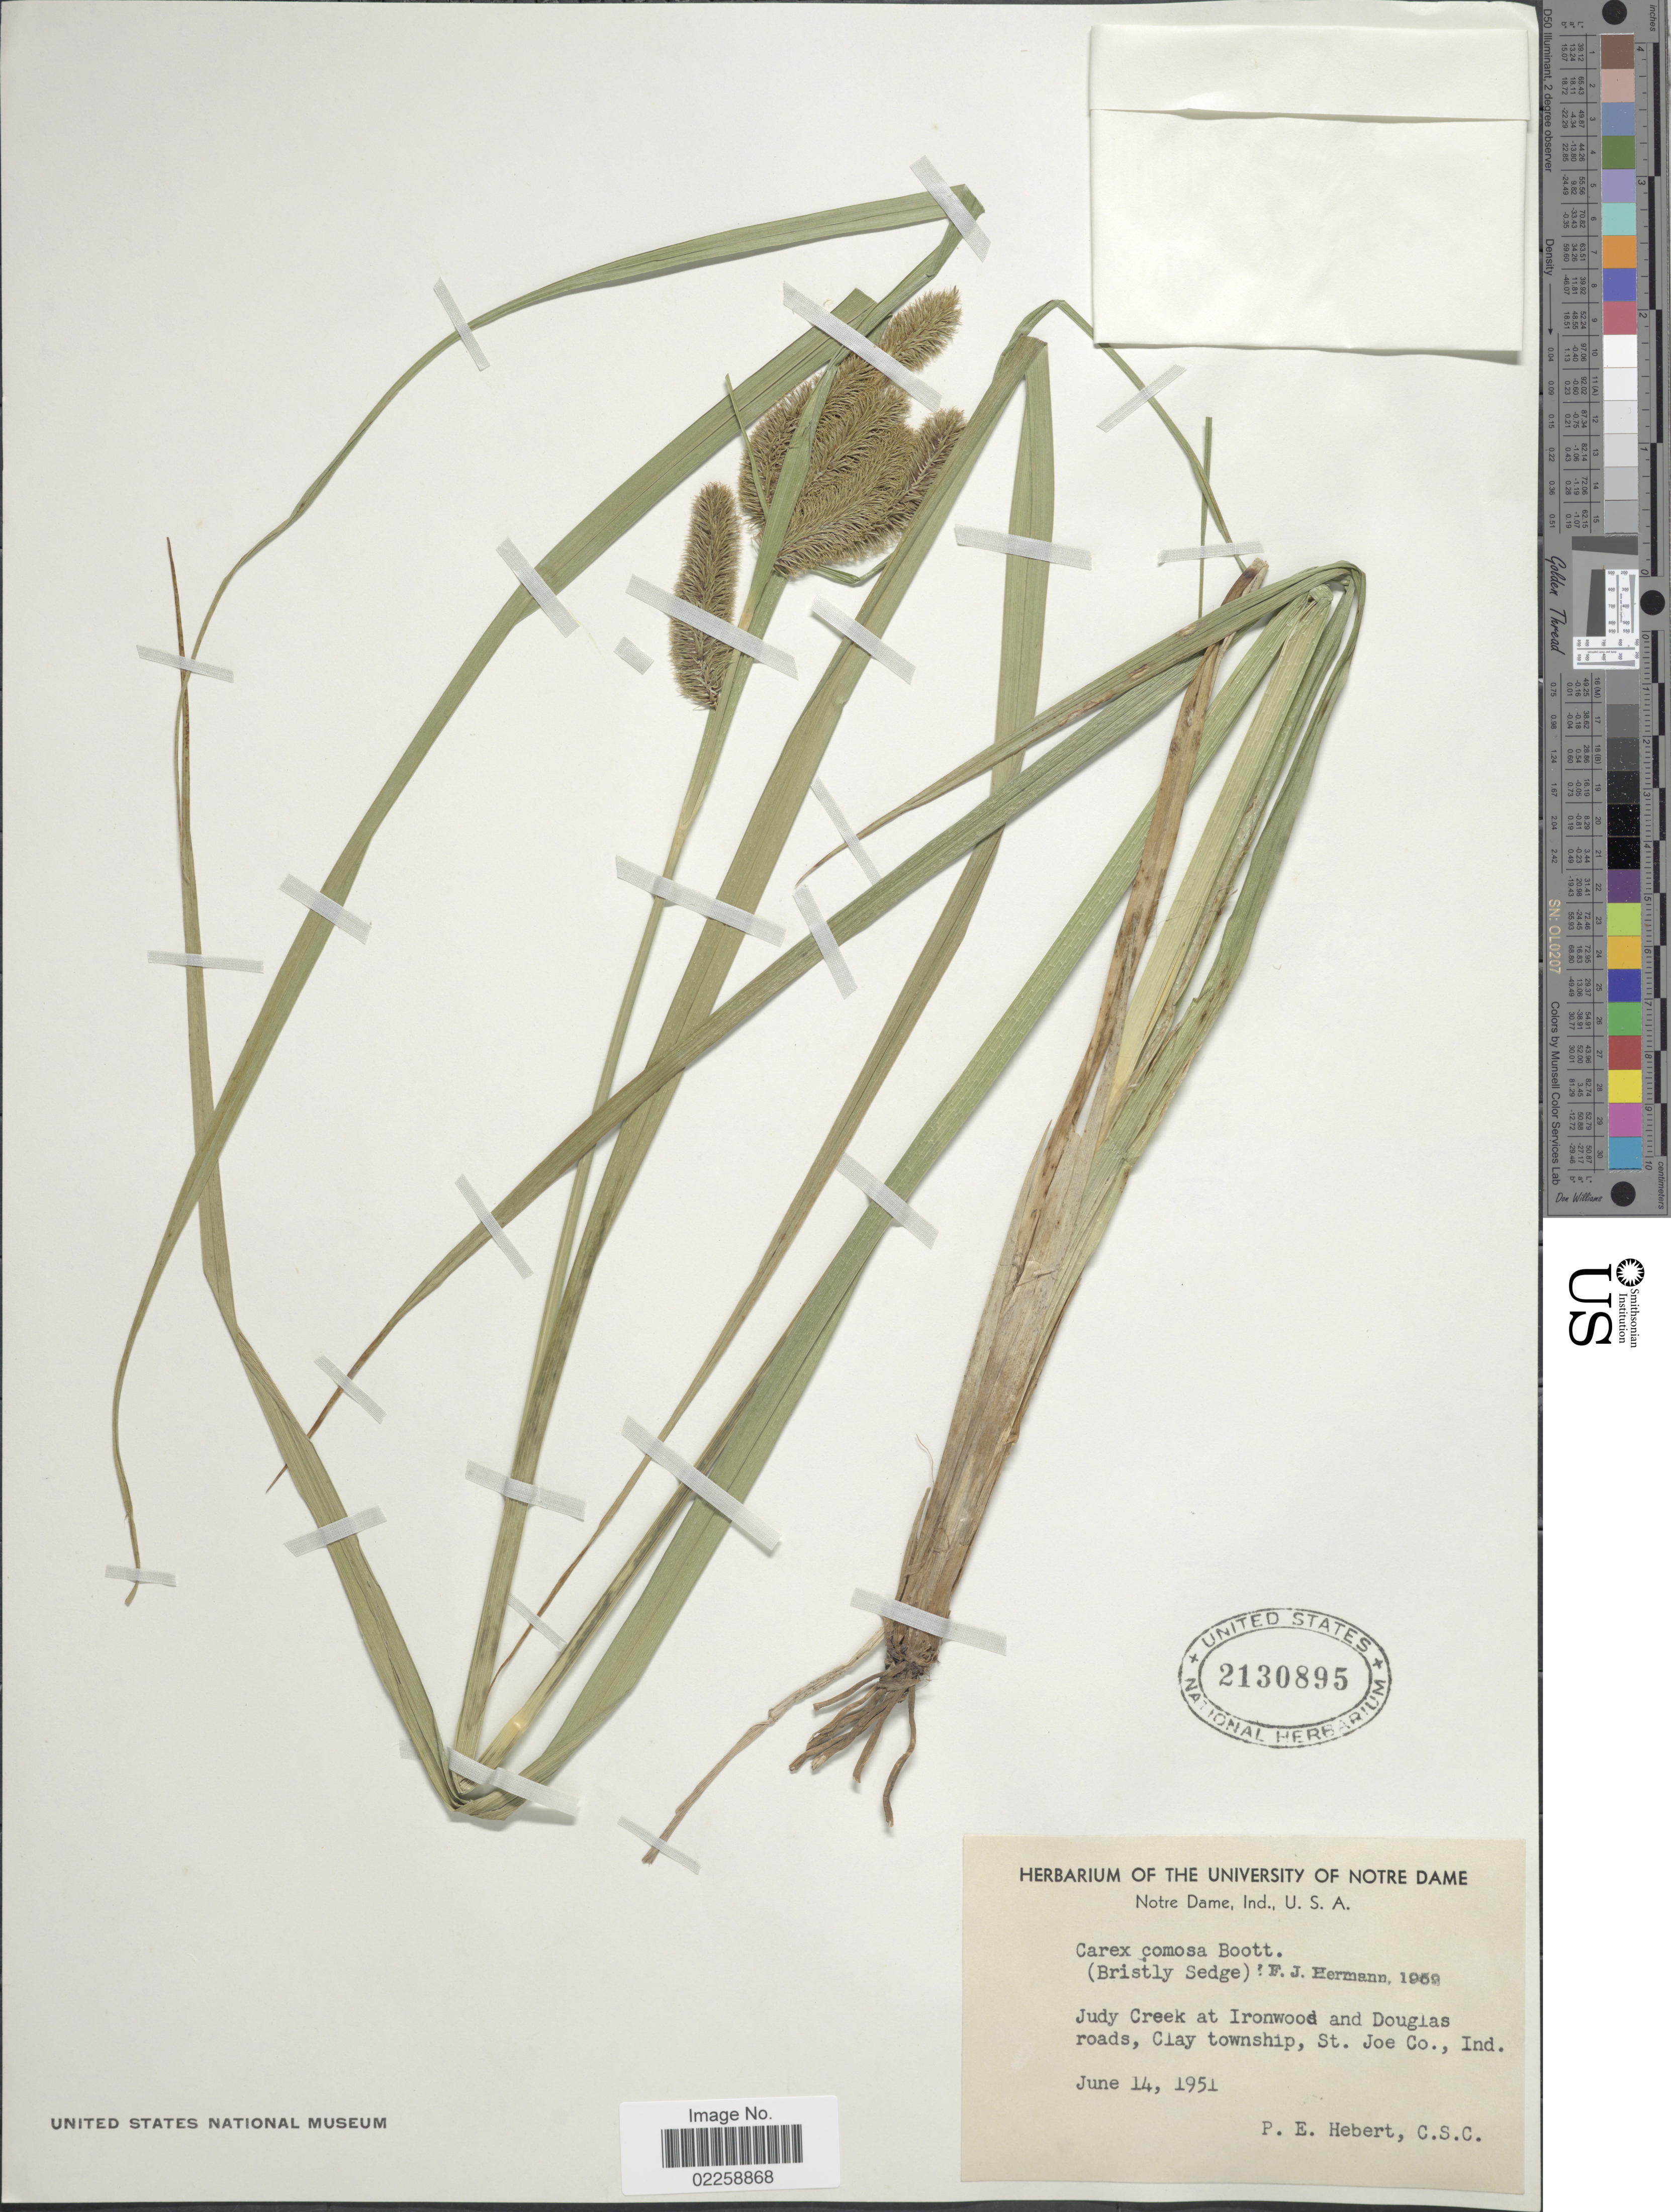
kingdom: Plantae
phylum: Tracheophyta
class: Liliopsida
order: Poales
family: Cyperaceae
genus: Carex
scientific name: Carex comosa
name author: Boott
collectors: P. Hebert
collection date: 1951-06-14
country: United States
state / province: Indiana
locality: Judy Creek at Ironswood and Douglas roads, Clay Township, St. Joe Co.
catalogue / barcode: US 2130895